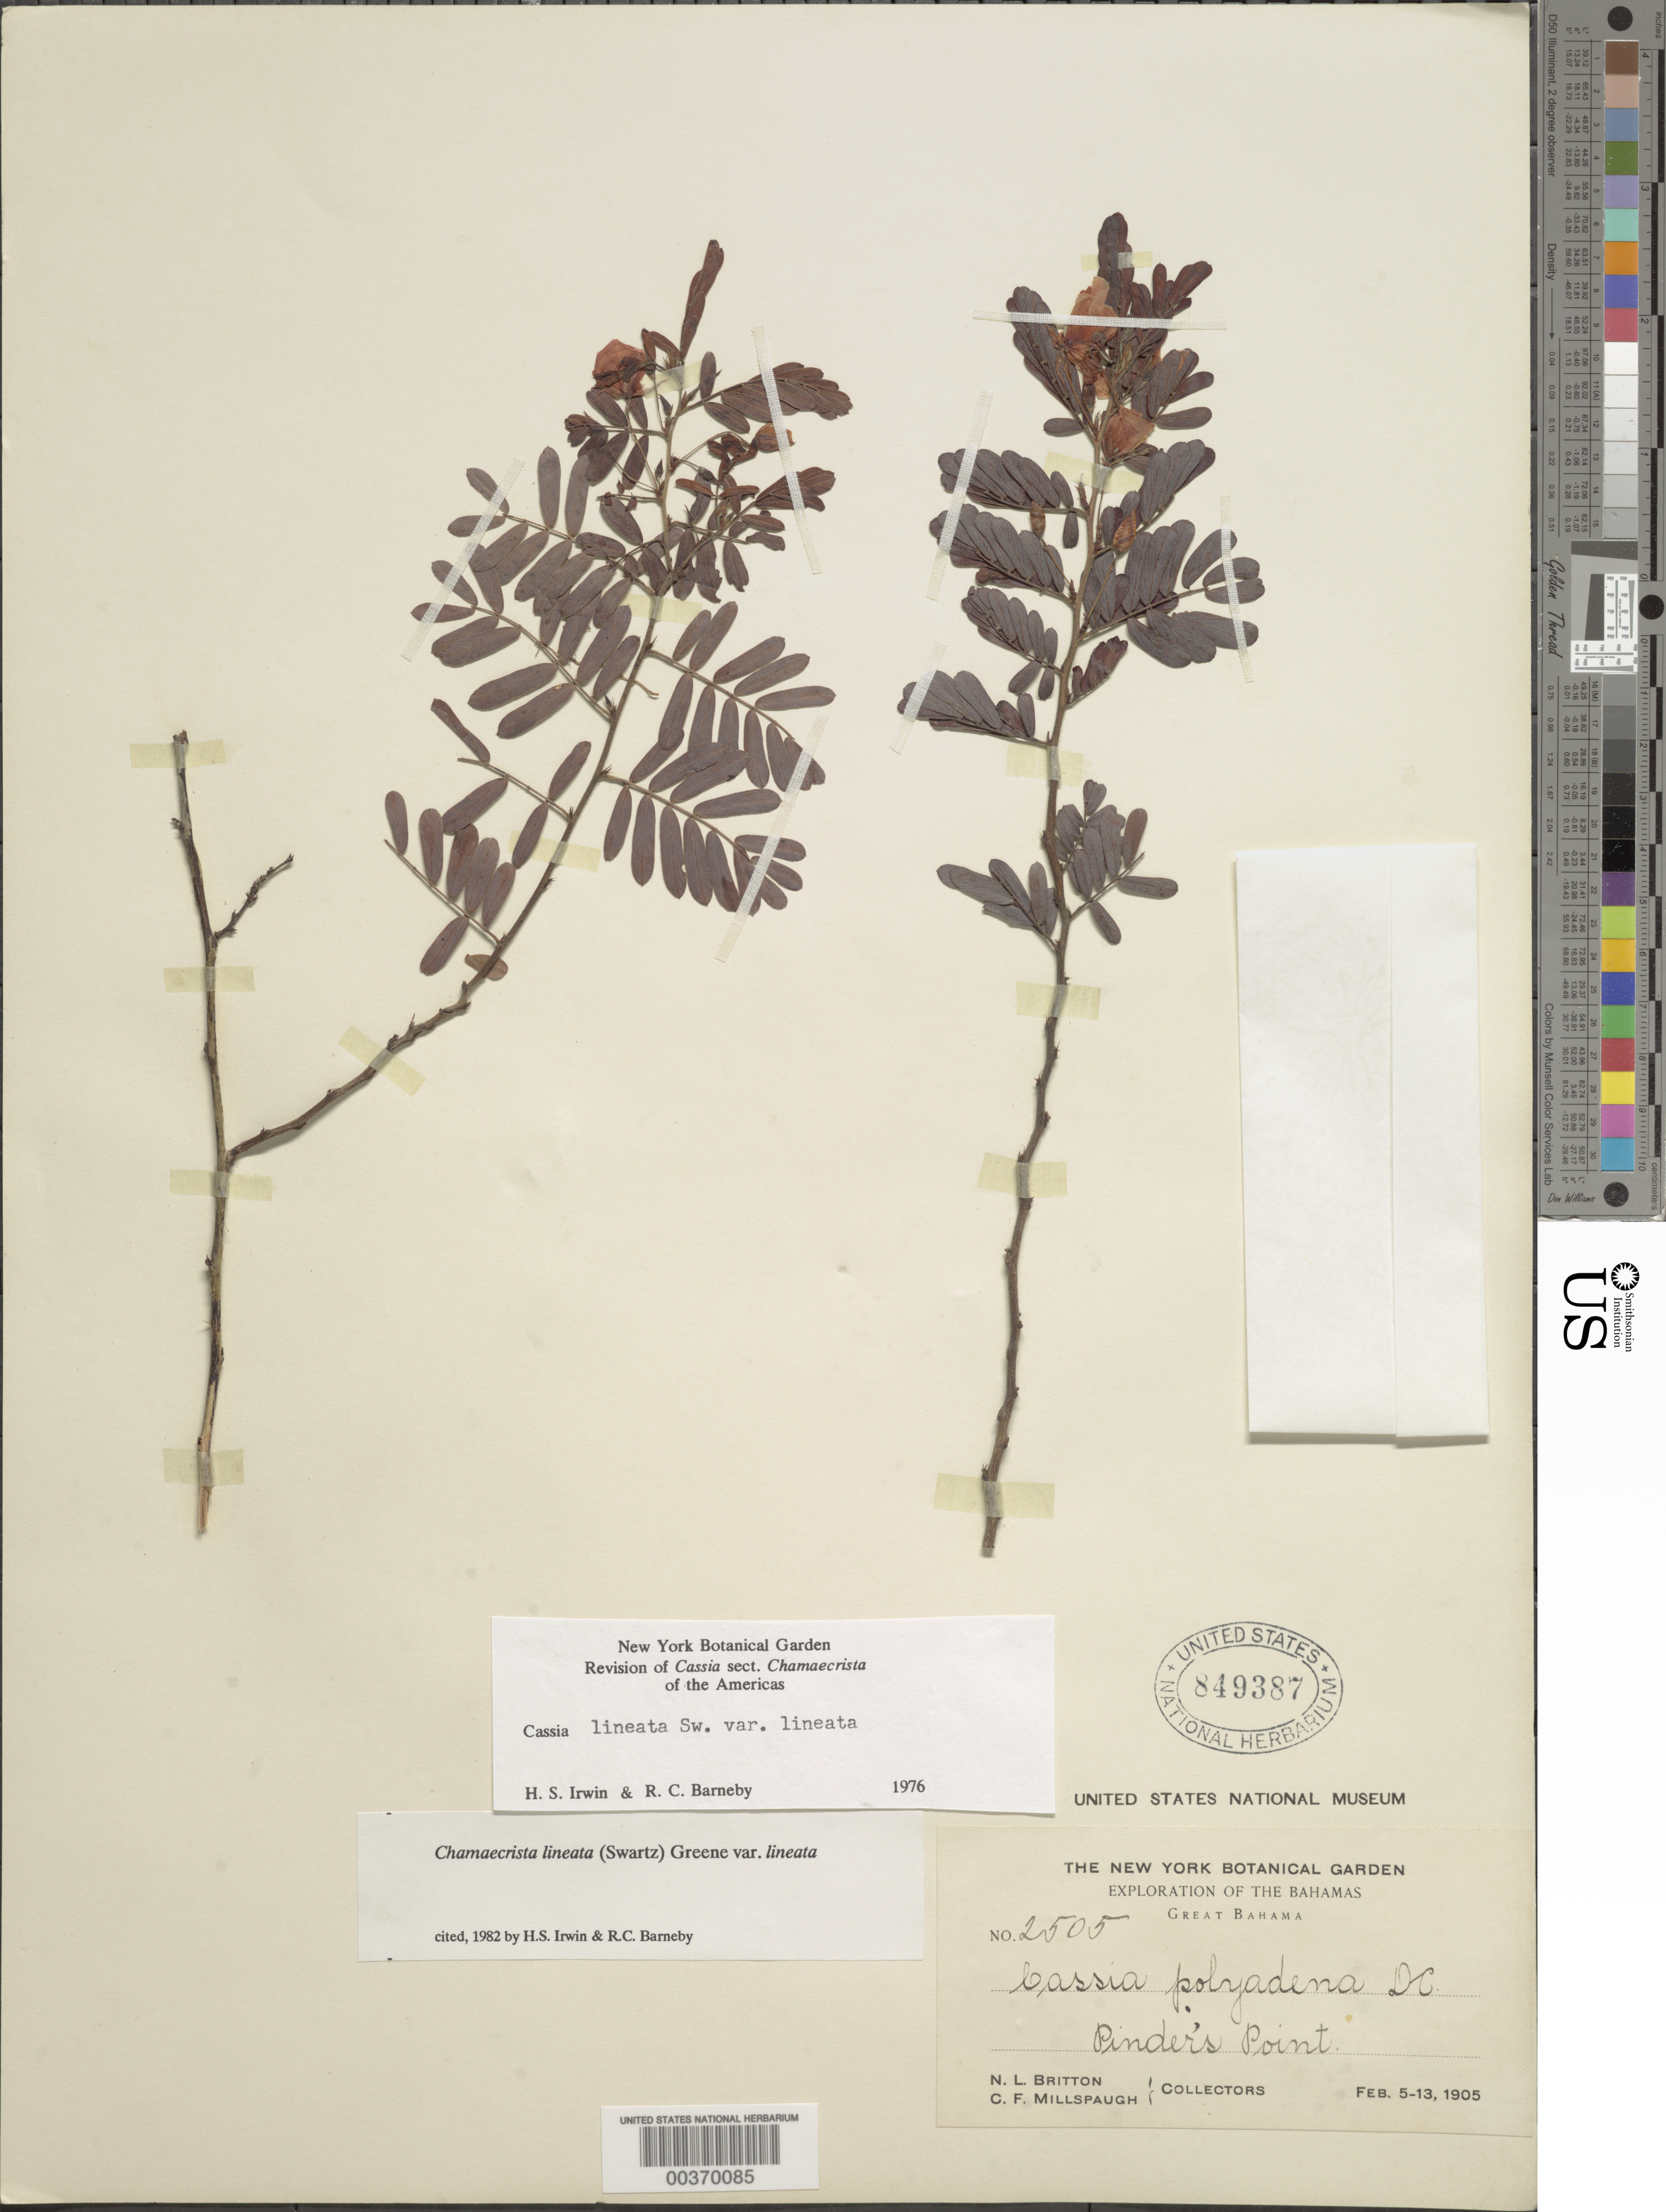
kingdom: Plantae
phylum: Tracheophyta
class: Magnoliopsida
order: Fabales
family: Fabaceae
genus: Chamaecrista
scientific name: Chamaecrista lineata var. lineata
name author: (Sw.) Greene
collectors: N. Britton & C. F. Millspaugh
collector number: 2505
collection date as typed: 05 Feb 1905 to 13 Feb 1905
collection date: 1905-02-05/1905-02-13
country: Bahamas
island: Grand Bahama Island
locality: Pinder's point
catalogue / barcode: US 849387